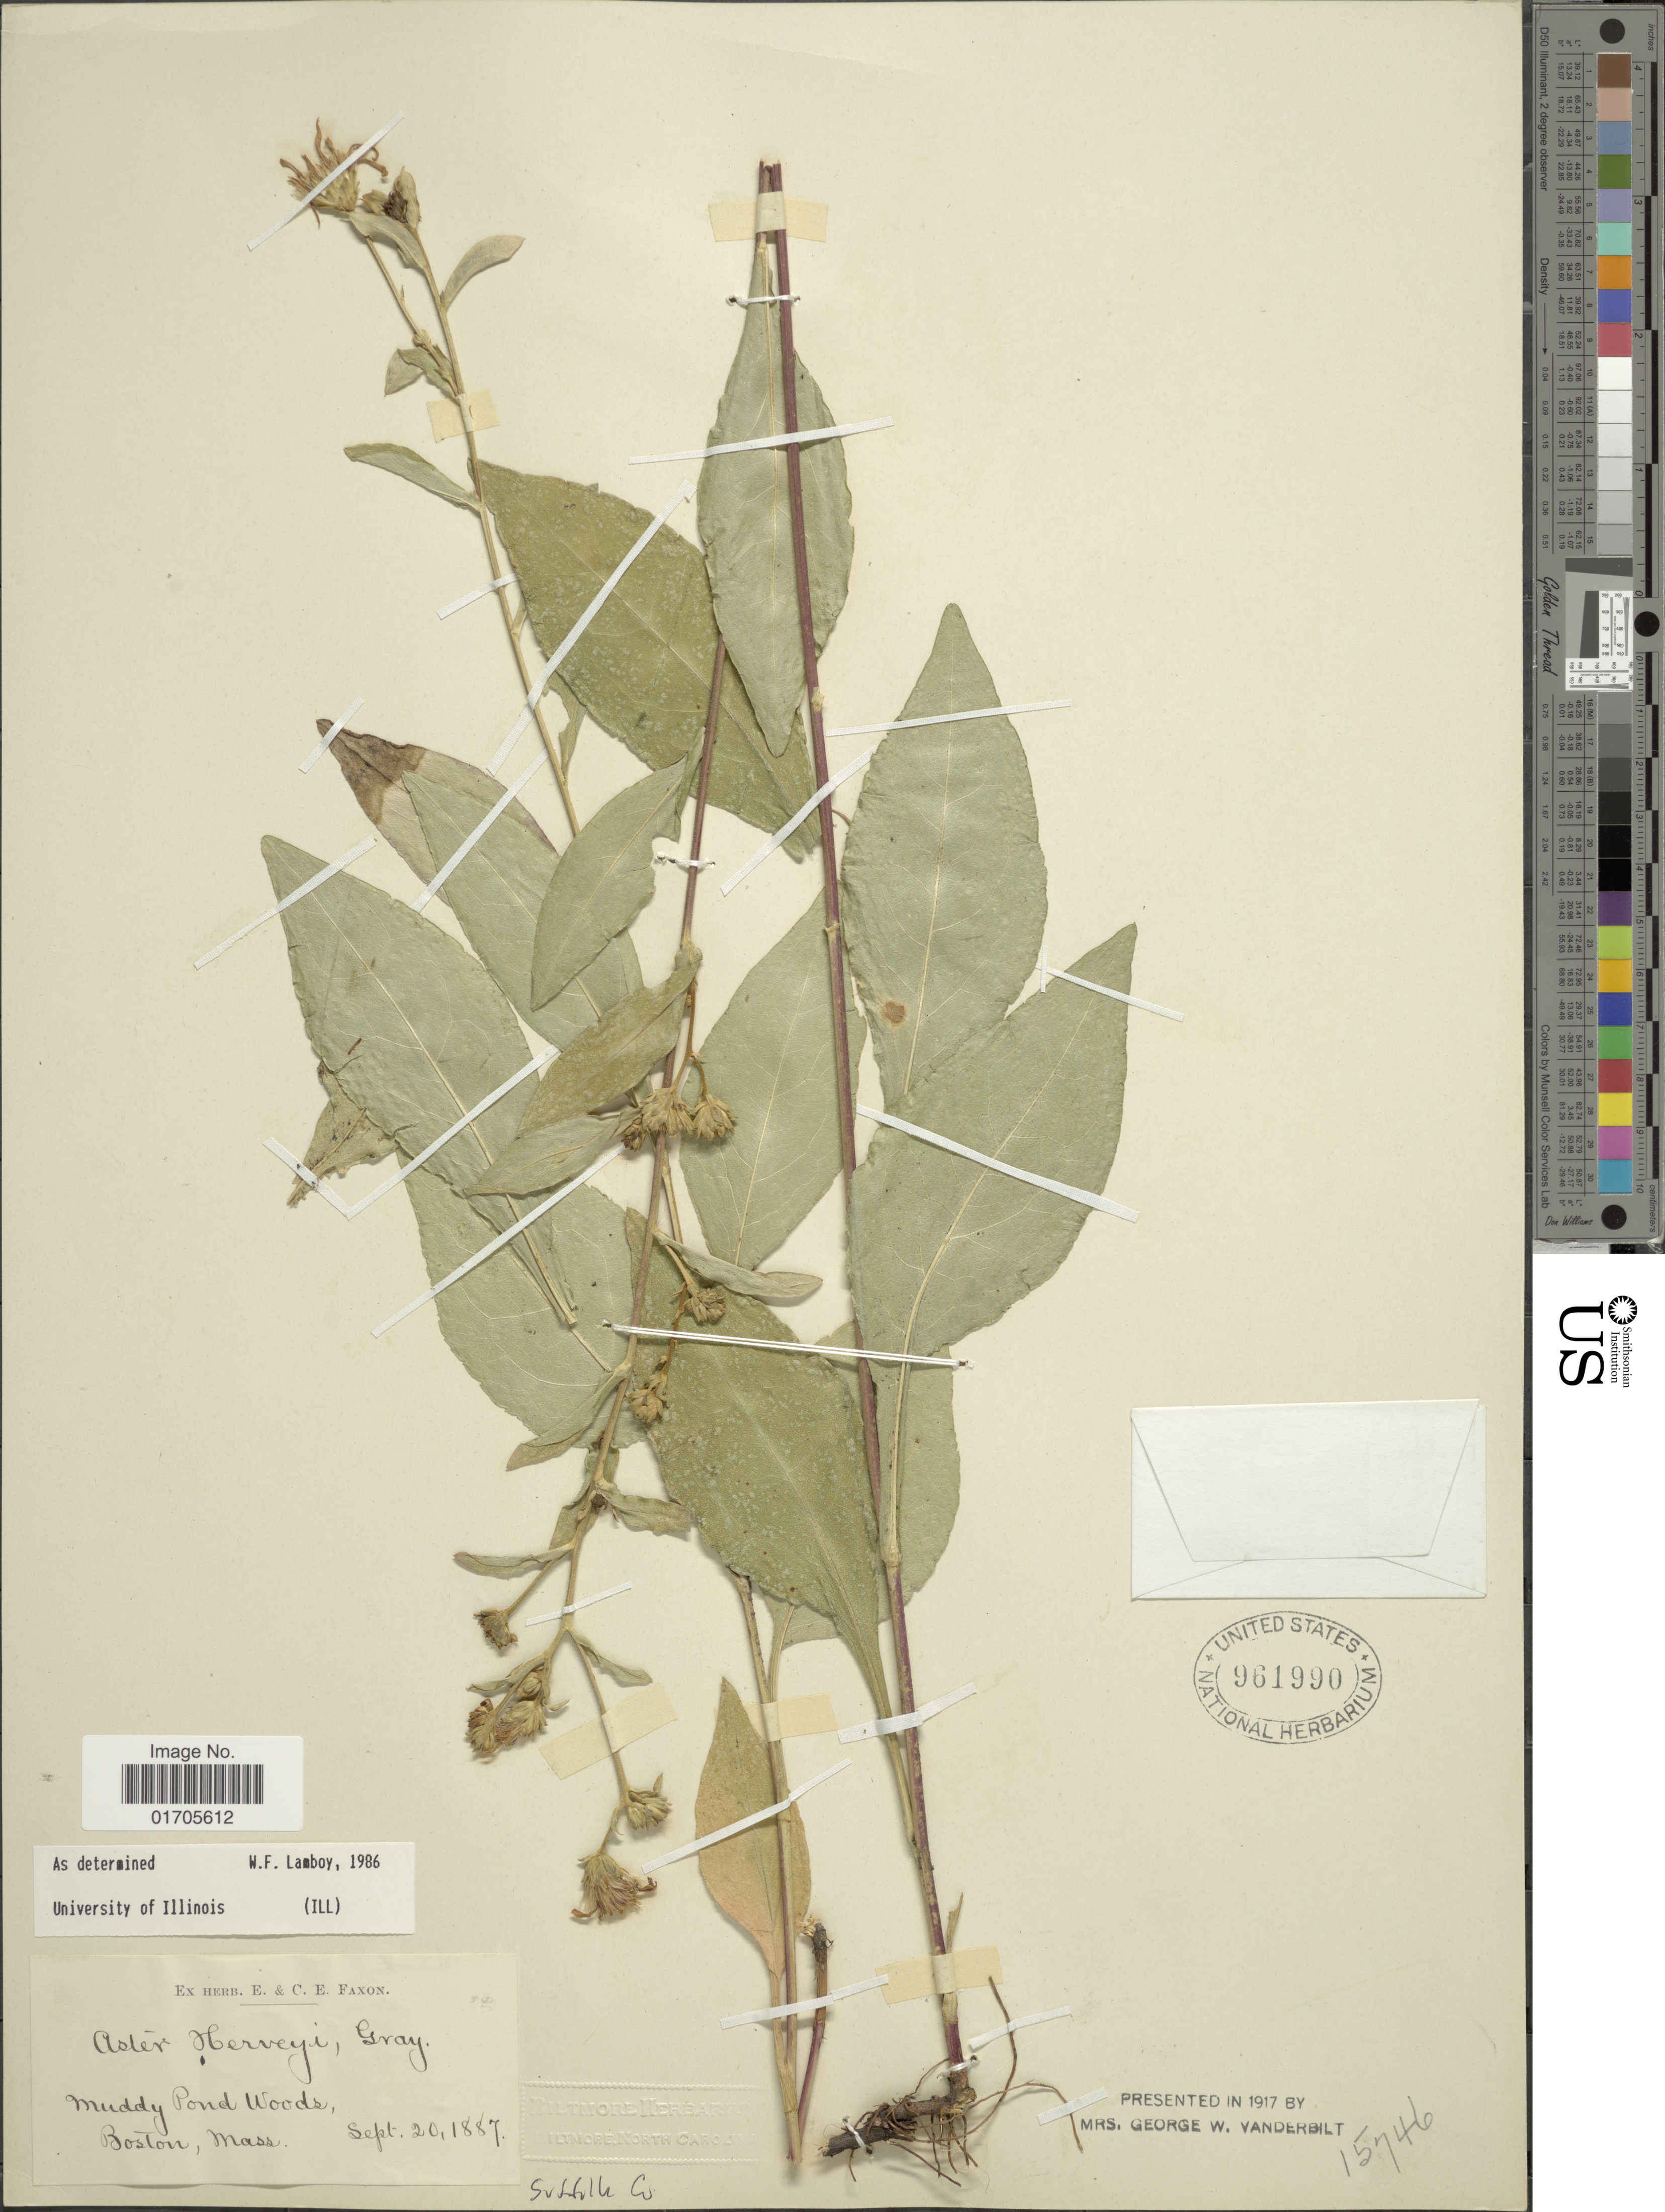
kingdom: Plantae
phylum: Tracheophyta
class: Magnoliopsida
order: Asterales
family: Asteraceae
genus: Eurybia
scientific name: Eurybia x herveyi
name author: (A. Gray) G.L. Nesom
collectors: ex herb. E. & C.E. Faxon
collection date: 1887-09-20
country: United States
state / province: Massachusetts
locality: Muddy Pond Woods, Boston, Mass.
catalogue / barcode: US 961990